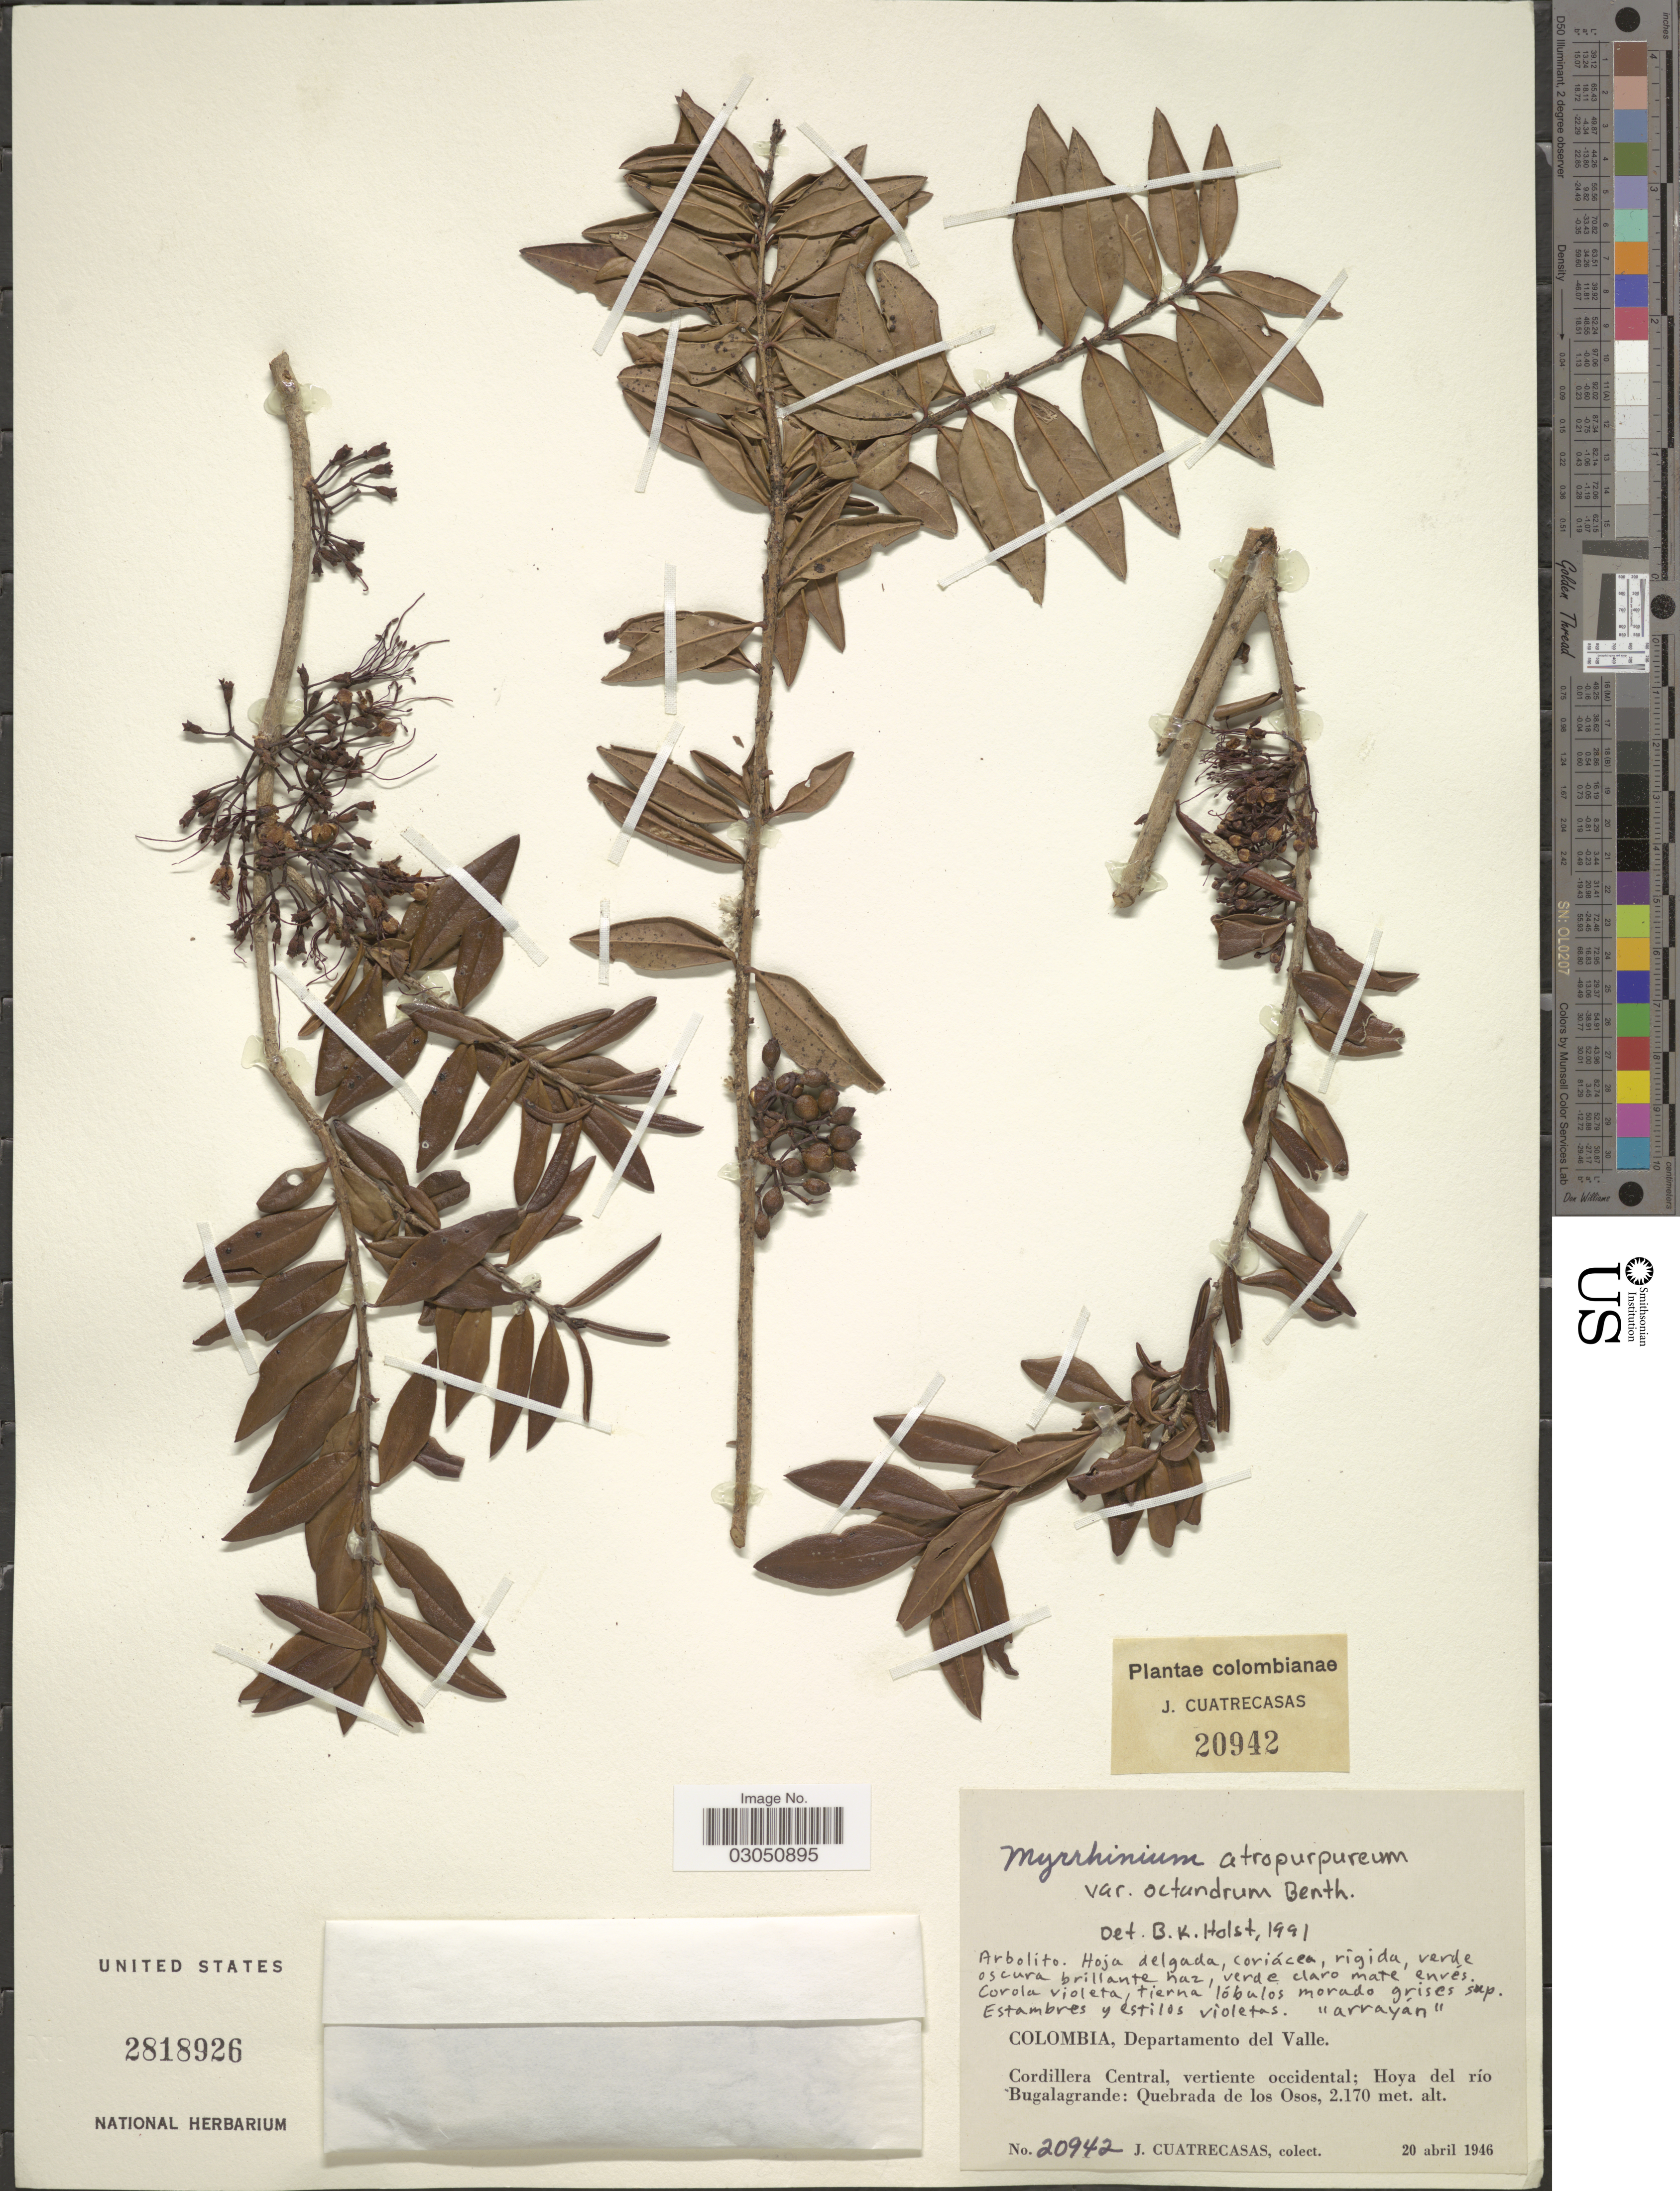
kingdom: Plantae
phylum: Tracheophyta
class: Magnoliopsida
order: Myrtales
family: Myrtaceae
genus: Myrrhinium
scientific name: Myrrhinium atropurpureum var. octandrum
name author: Benth.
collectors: J. Cuatrecasas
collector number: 20942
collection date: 1946-04-20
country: Colombia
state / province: Valle del Cauca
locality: Departamento del Valle. Cordillera Central, vertiente occidental; Hoya del rio Bugalagrande: Quebrada de los Osos.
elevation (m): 2170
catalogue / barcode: US 2818926